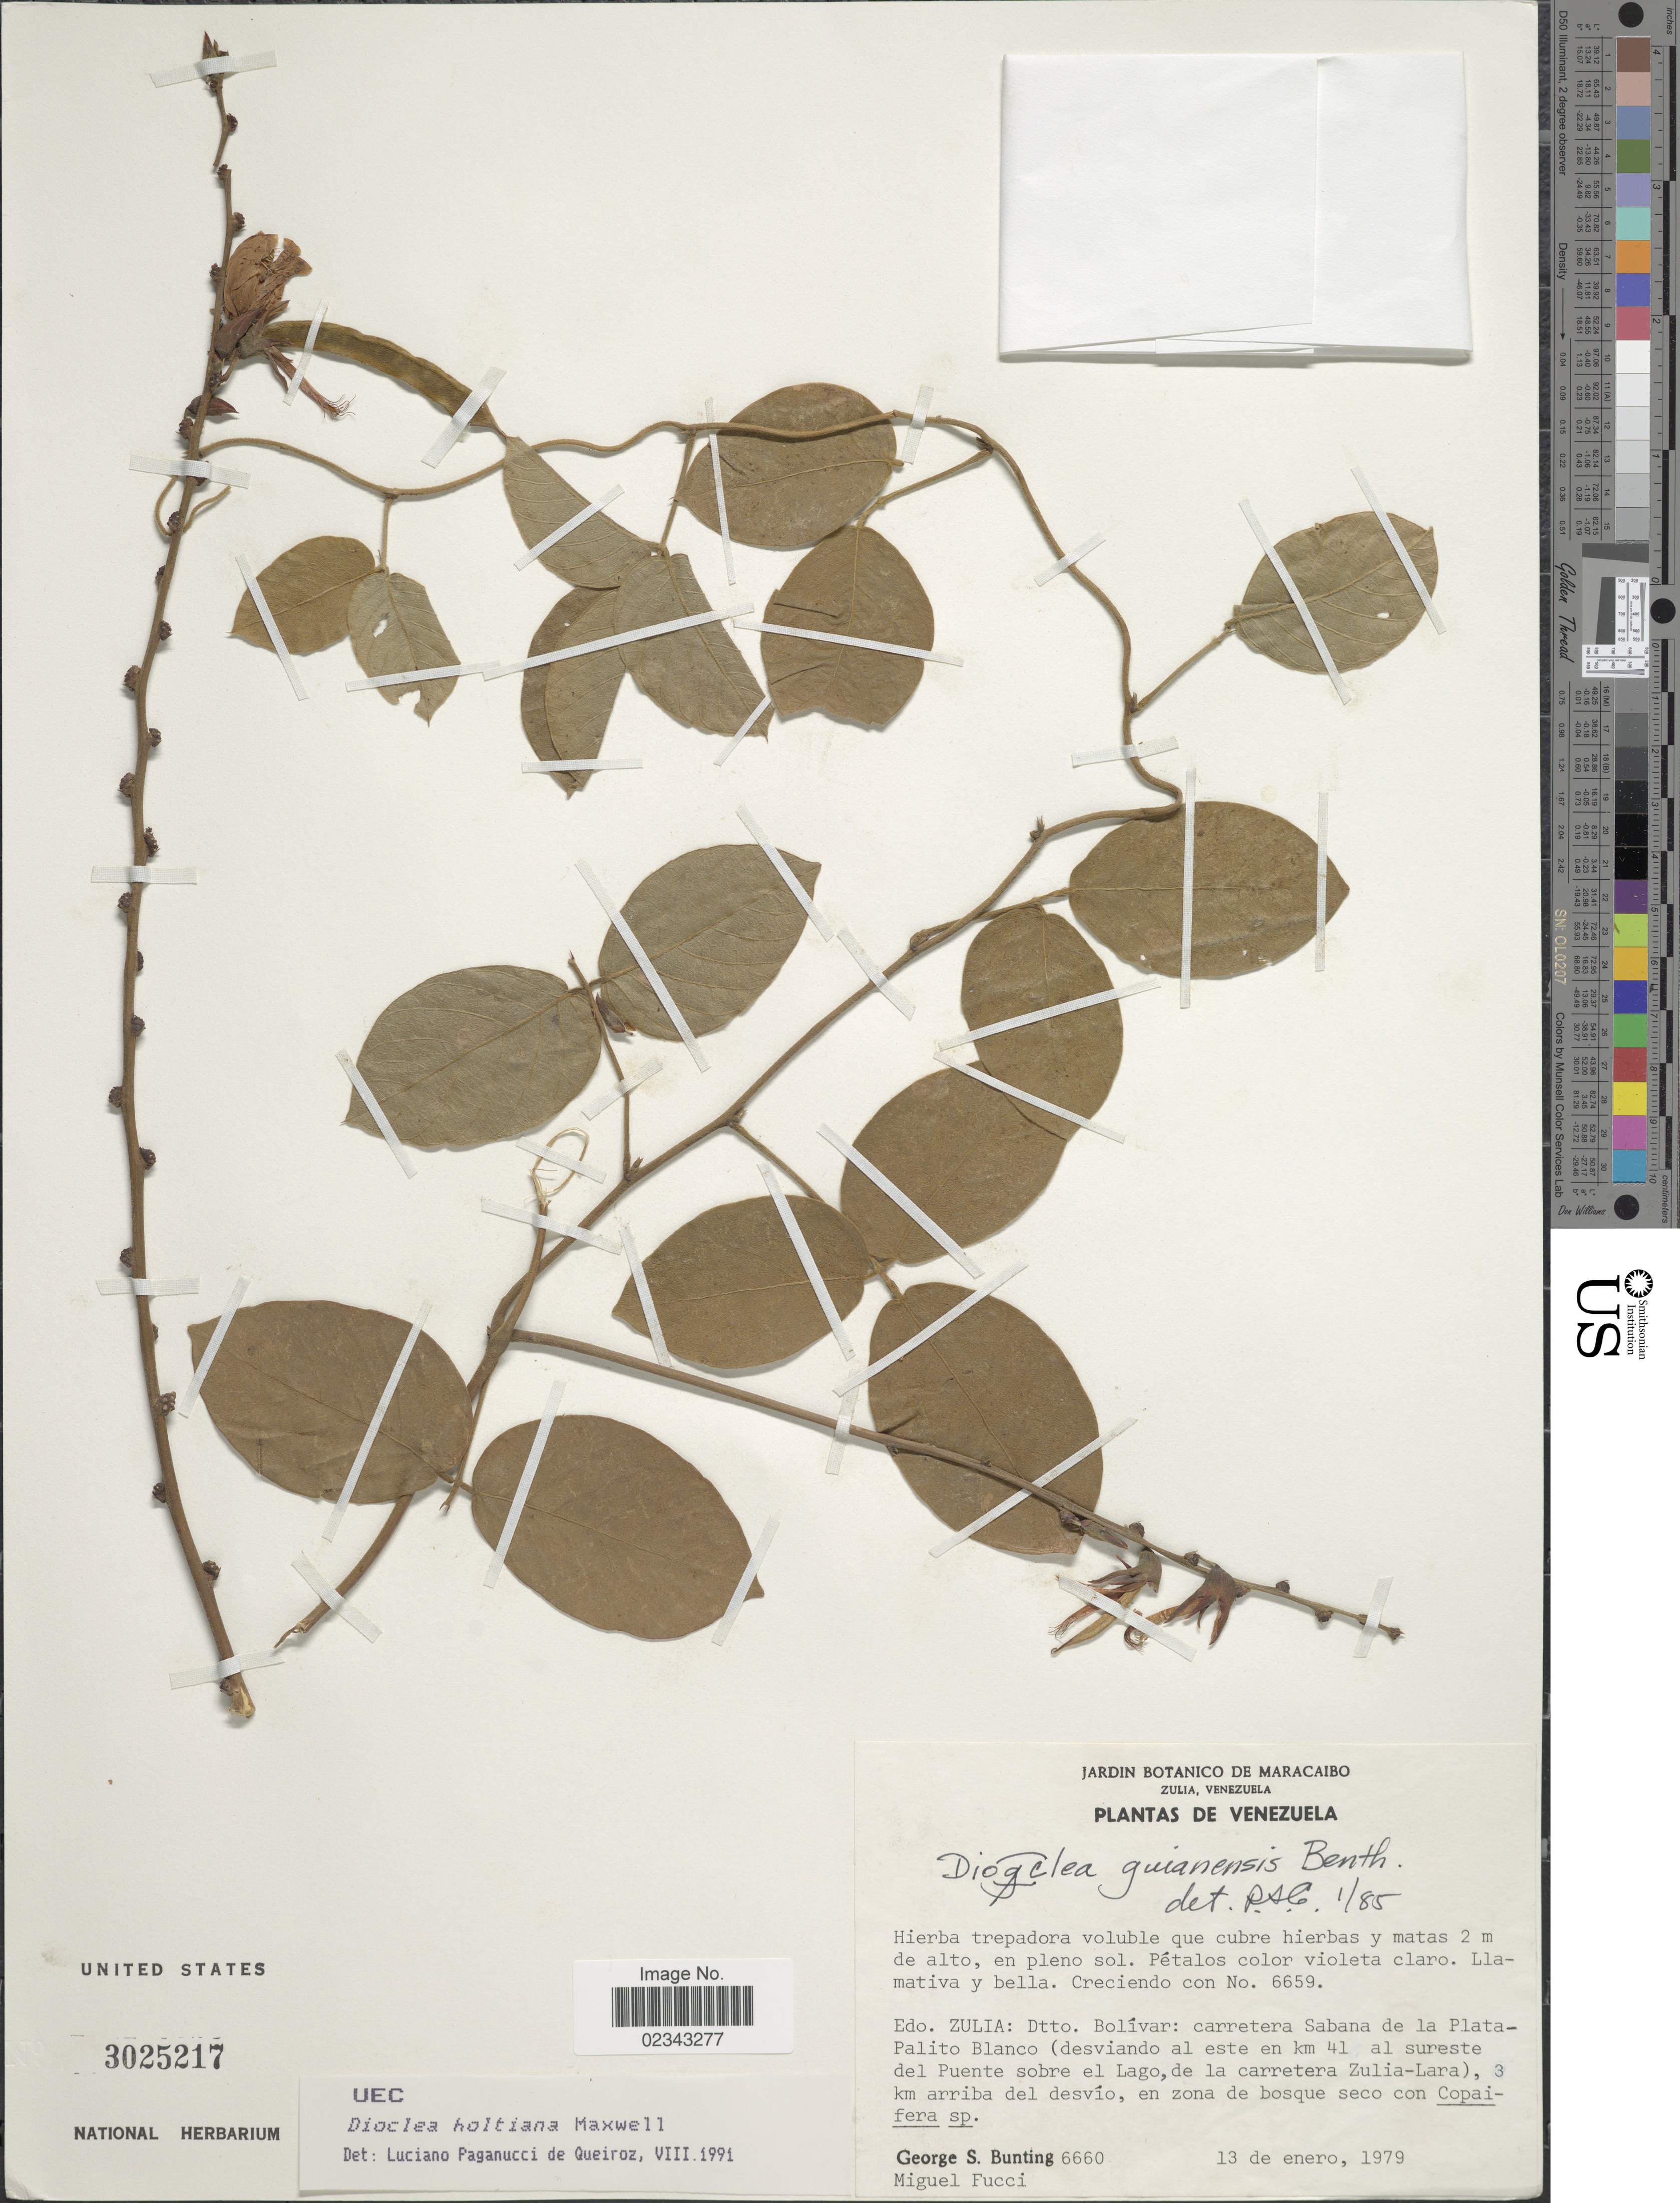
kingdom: Plantae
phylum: Tracheophyta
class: Magnoliopsida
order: Fabales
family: Fabaceae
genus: Dioclea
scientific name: Dioclea holtiana Pittier, nom. inval.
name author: Pittier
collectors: G. S. Bunting & M. Fucci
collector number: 6660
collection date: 1979-01-13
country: Venezuela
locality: Edo. Zulia: Dtto Bolívar: carretera Sabana de la Plata-Palito Blanco (desviando al este en km 41 al sureste del Puente sobre el Lago, de la carretera Zulia-Lara), 3 km arriba del desvío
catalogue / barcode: US 3025217